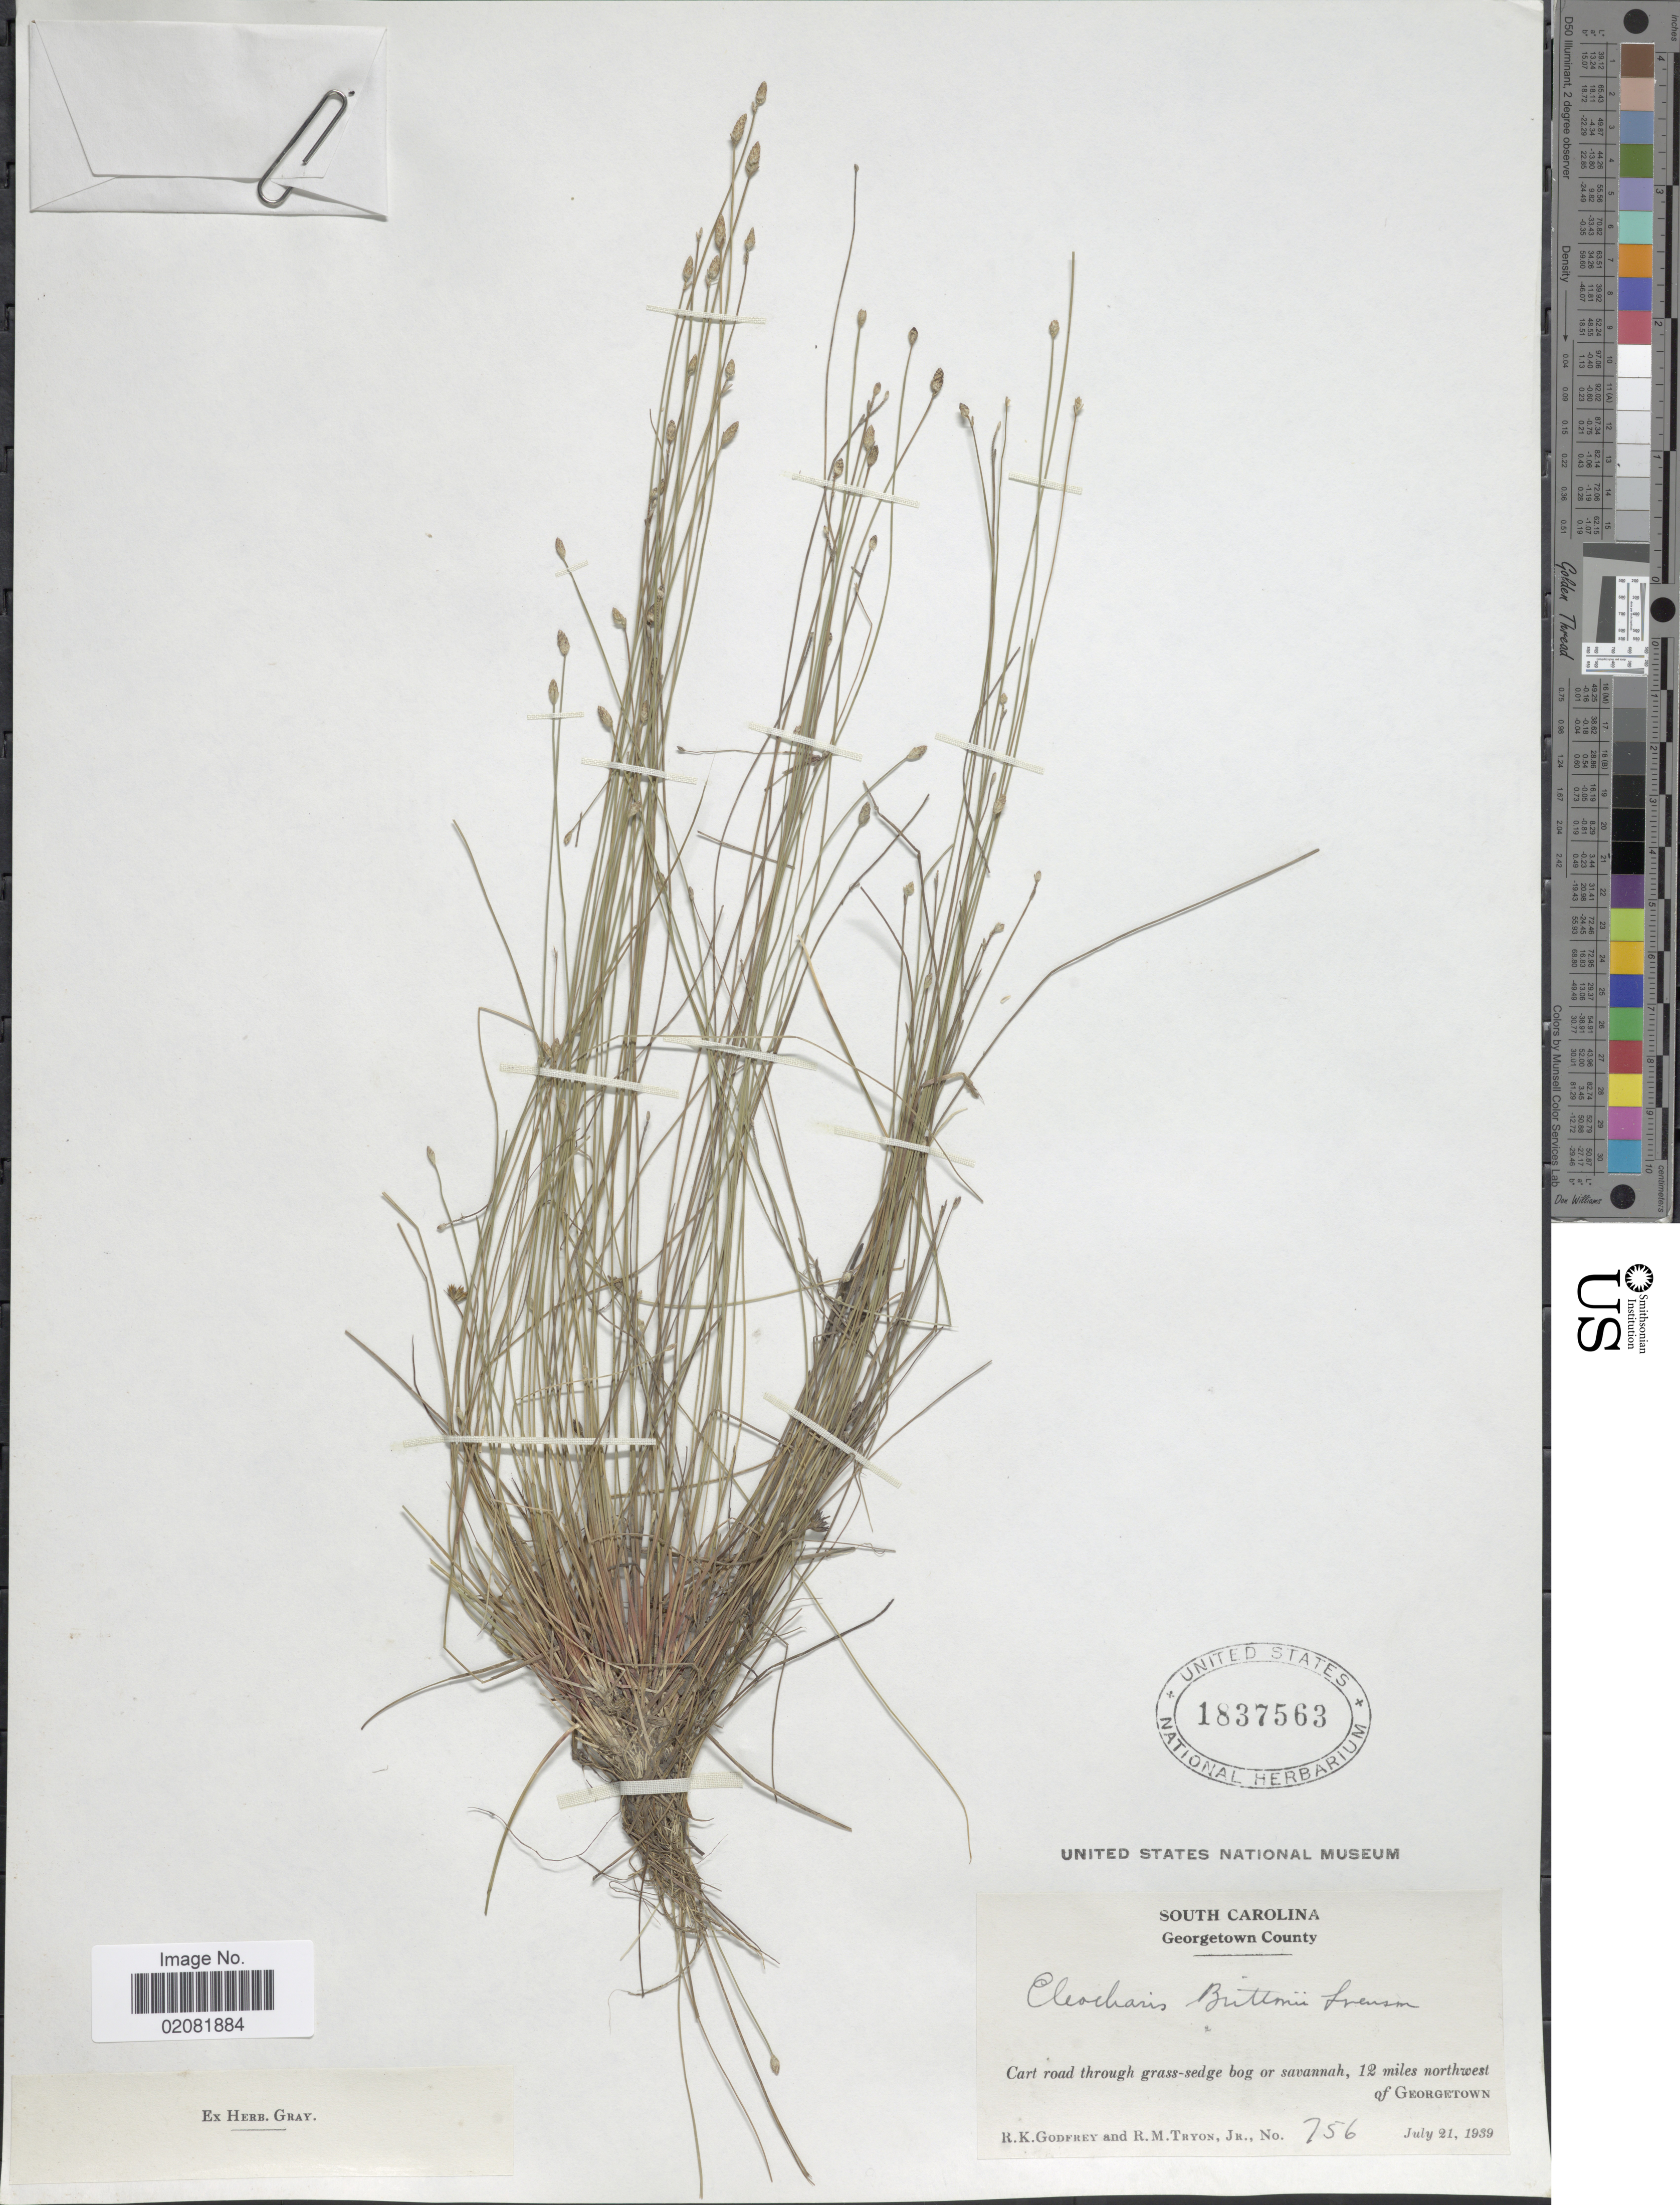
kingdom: Plantae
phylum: Tracheophyta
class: Liliopsida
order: Poales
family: Cyperaceae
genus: Eleocharis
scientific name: Eleocharis brittonii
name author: Svenson ex Small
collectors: R. K. Godfrey & R. M. Tryon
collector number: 756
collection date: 1939-07-21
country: United States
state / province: South Carolina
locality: Georgetown County, 12 miles northwest of Georgetown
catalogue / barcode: US 1837563